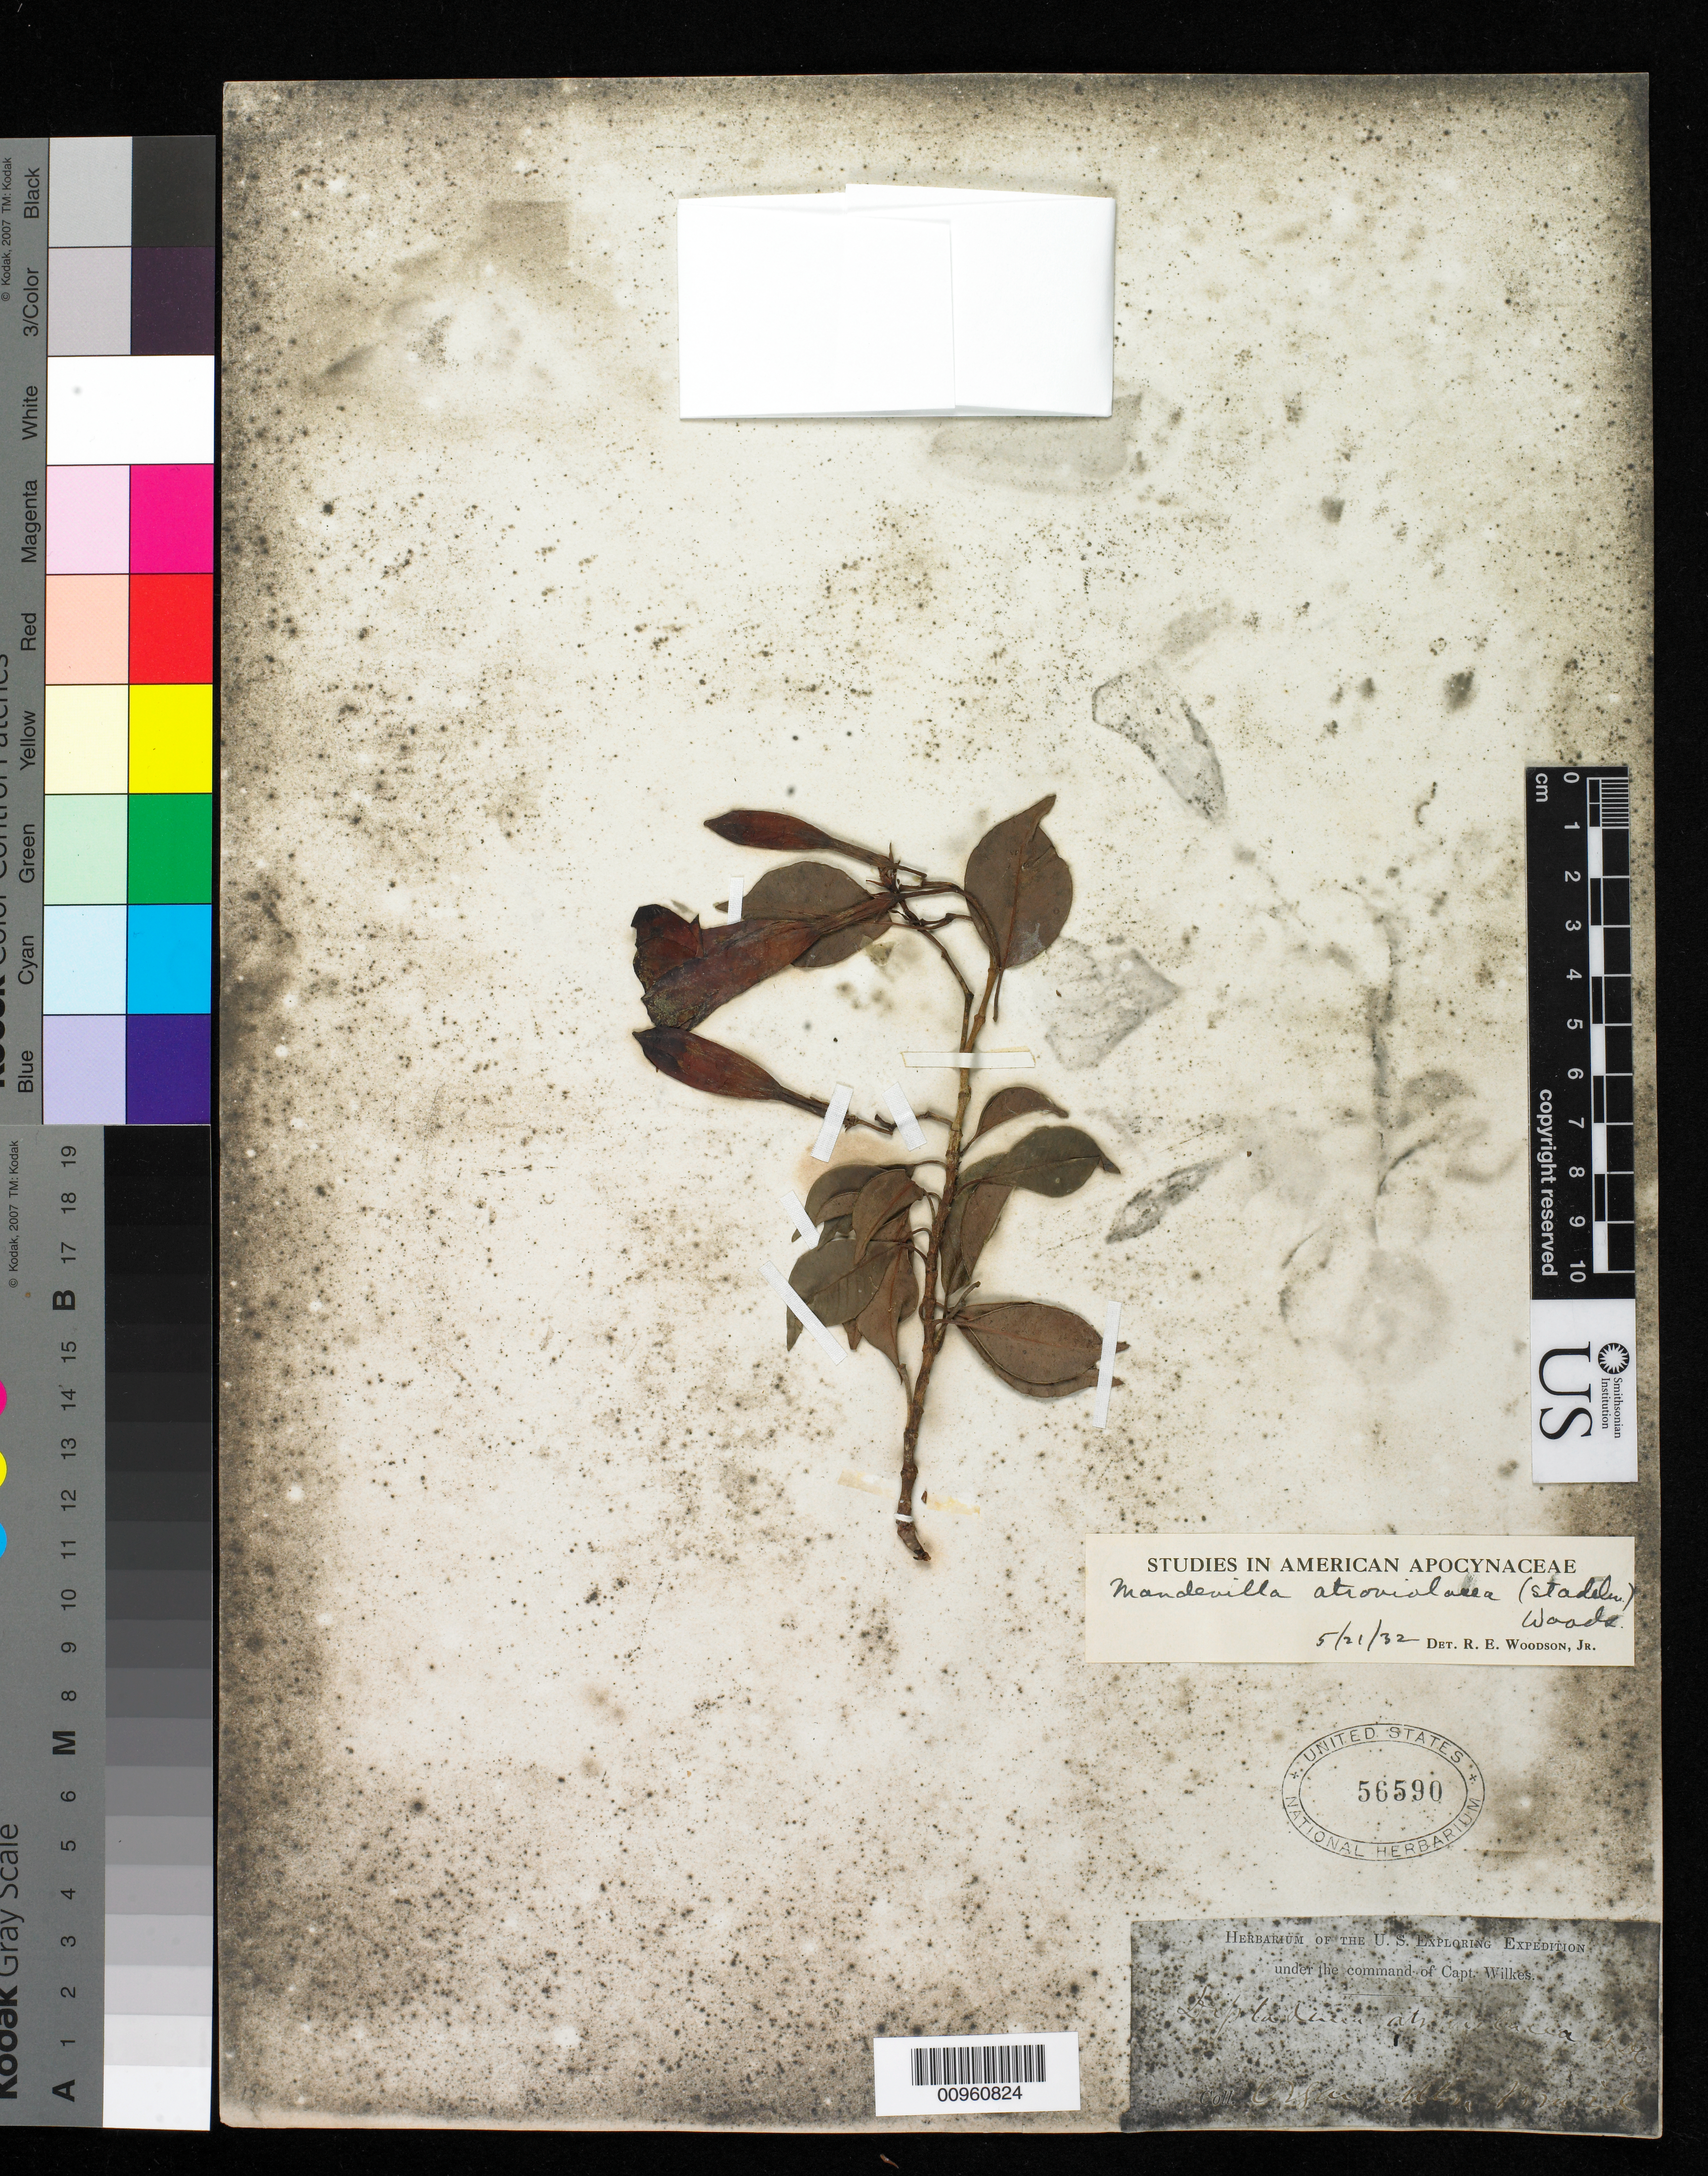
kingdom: Plantae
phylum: Tracheophyta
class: Magnoliopsida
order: Gentianales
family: Apocynaceae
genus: Dipladenia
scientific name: Dipladenia atroviolacea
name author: (Stadelm.) A. DC.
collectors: Wilkes Explor. Exped.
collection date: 1838/1842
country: Brazil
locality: Organ Mts.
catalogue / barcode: US 56590